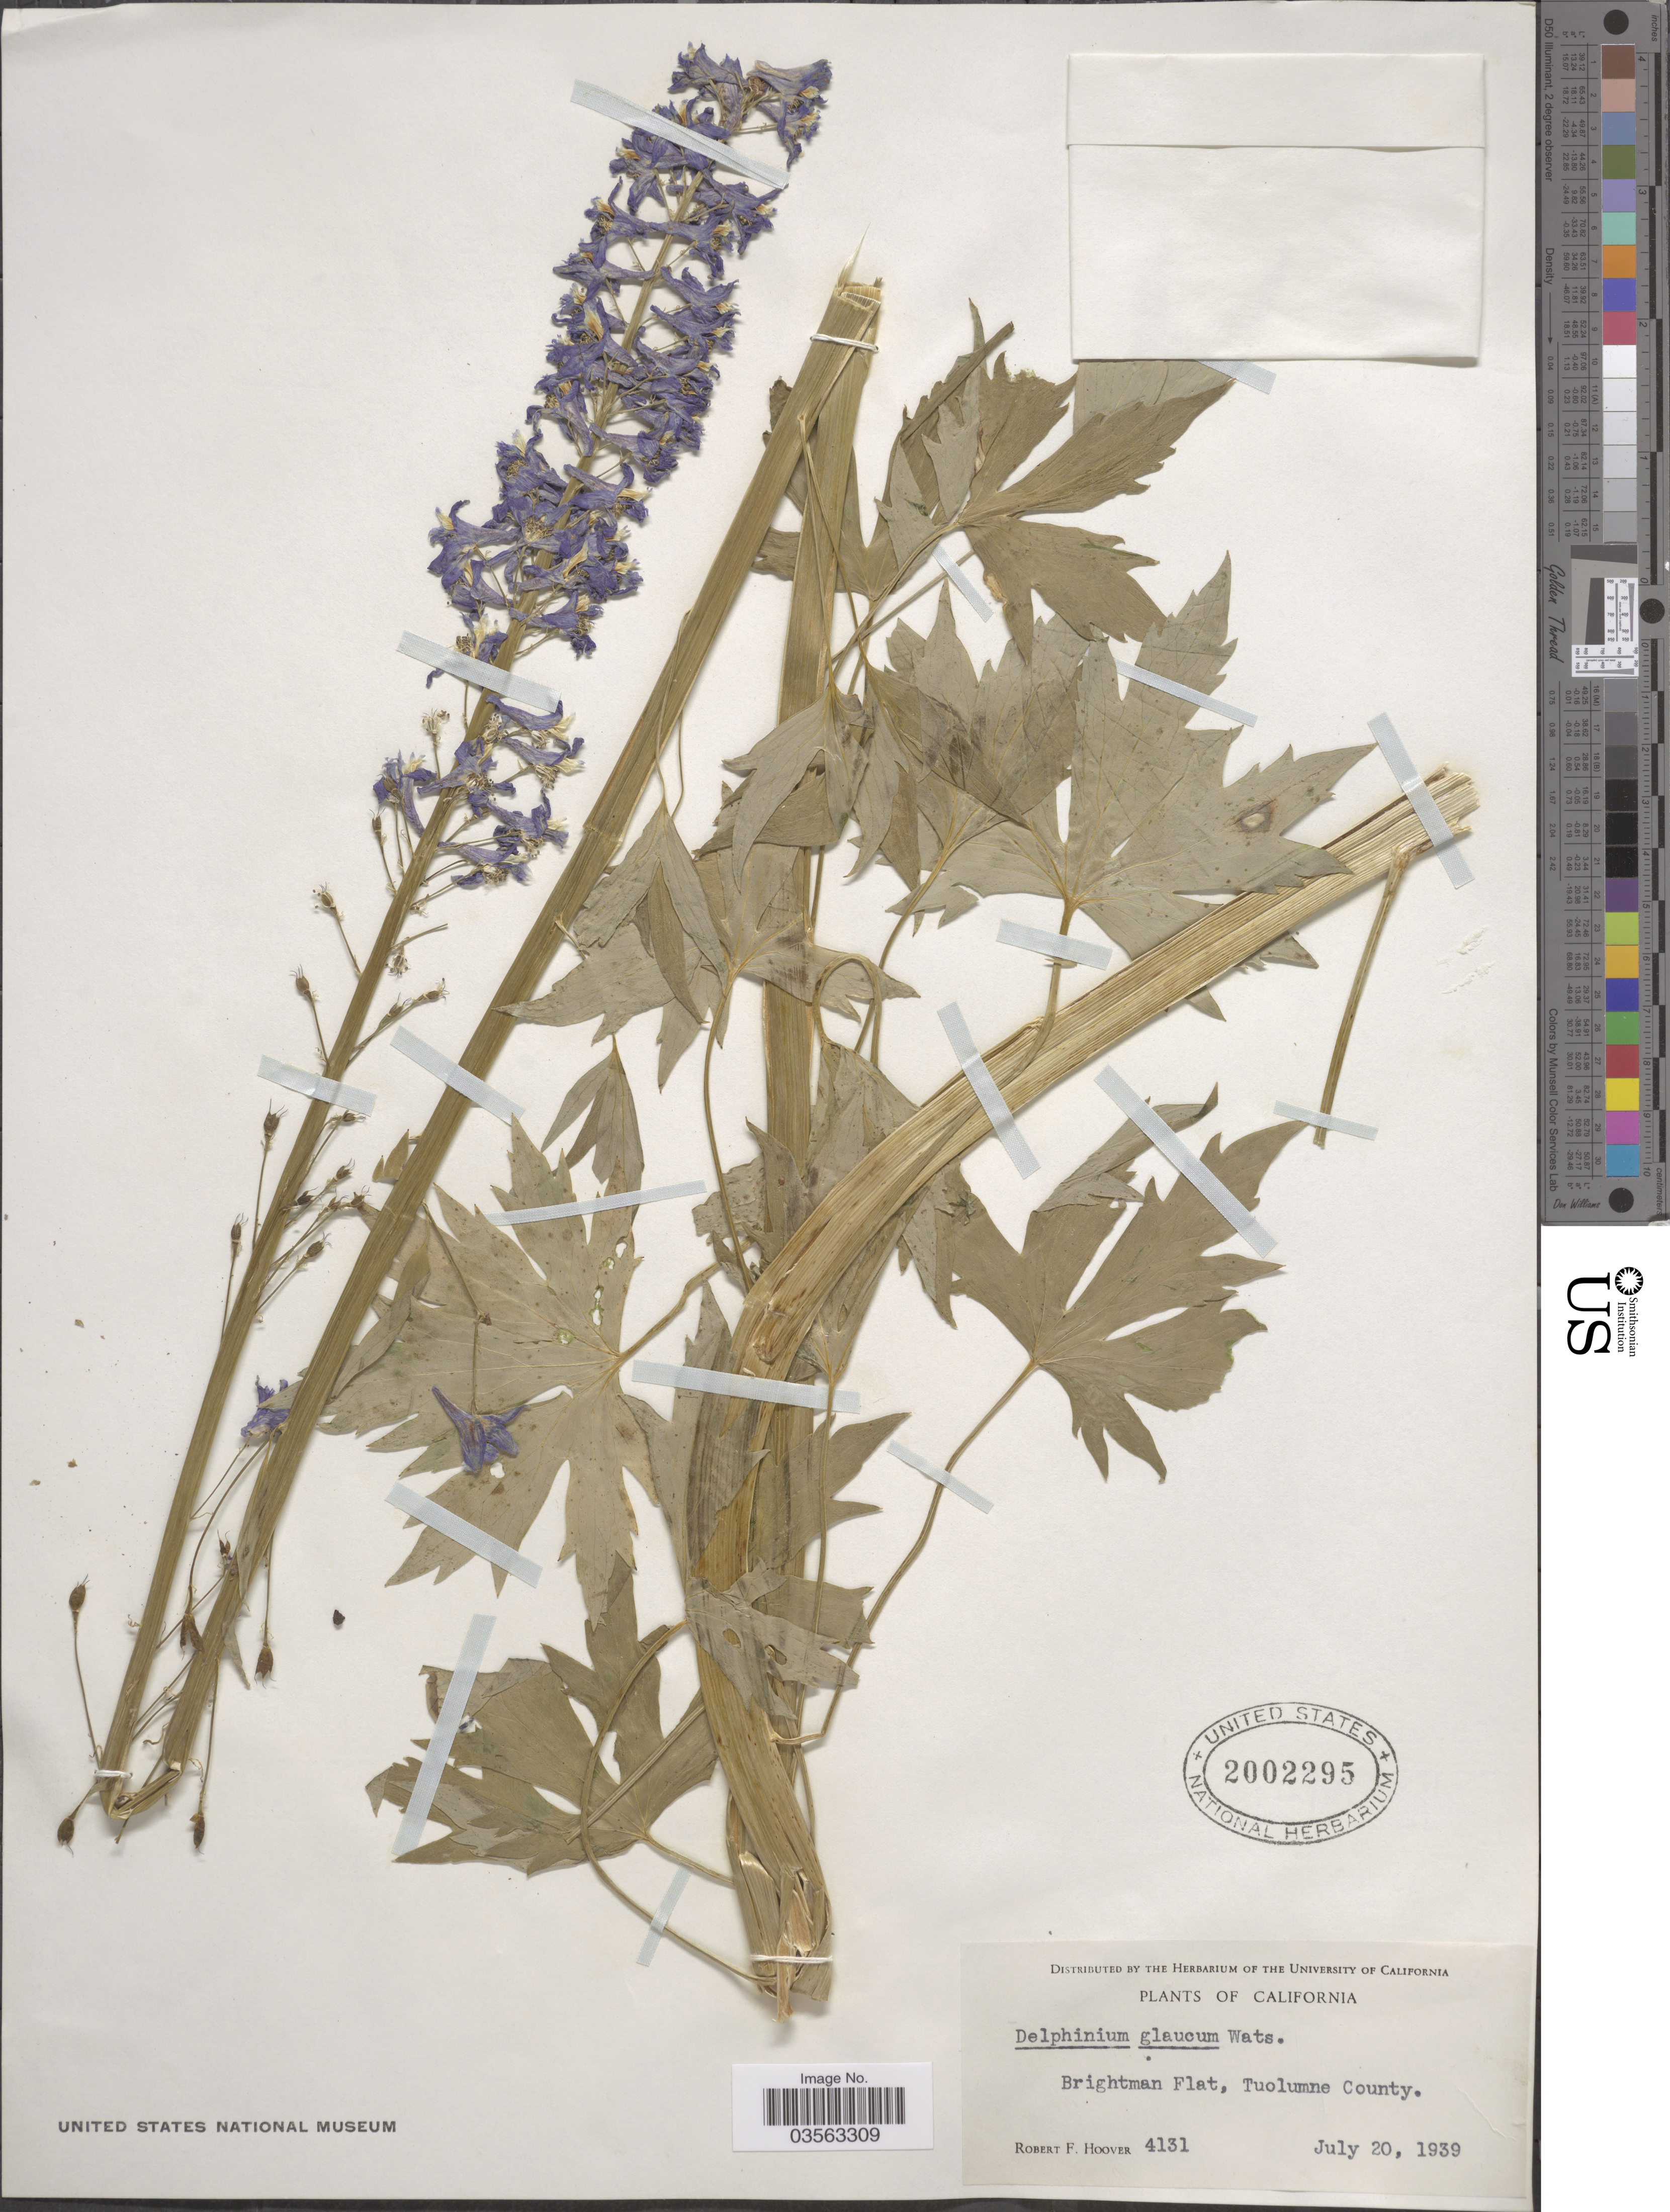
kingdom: Plantae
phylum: Tracheophyta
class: Magnoliopsida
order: Ranunculales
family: Ranunculaceae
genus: Delphinium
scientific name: Delphinium glaucum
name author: S. Watson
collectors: R. F. Hoover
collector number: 4131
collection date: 1939-07-20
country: United States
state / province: California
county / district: Tuolumne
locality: Brightman Flat, Tuolumne County.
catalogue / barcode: US 2002295